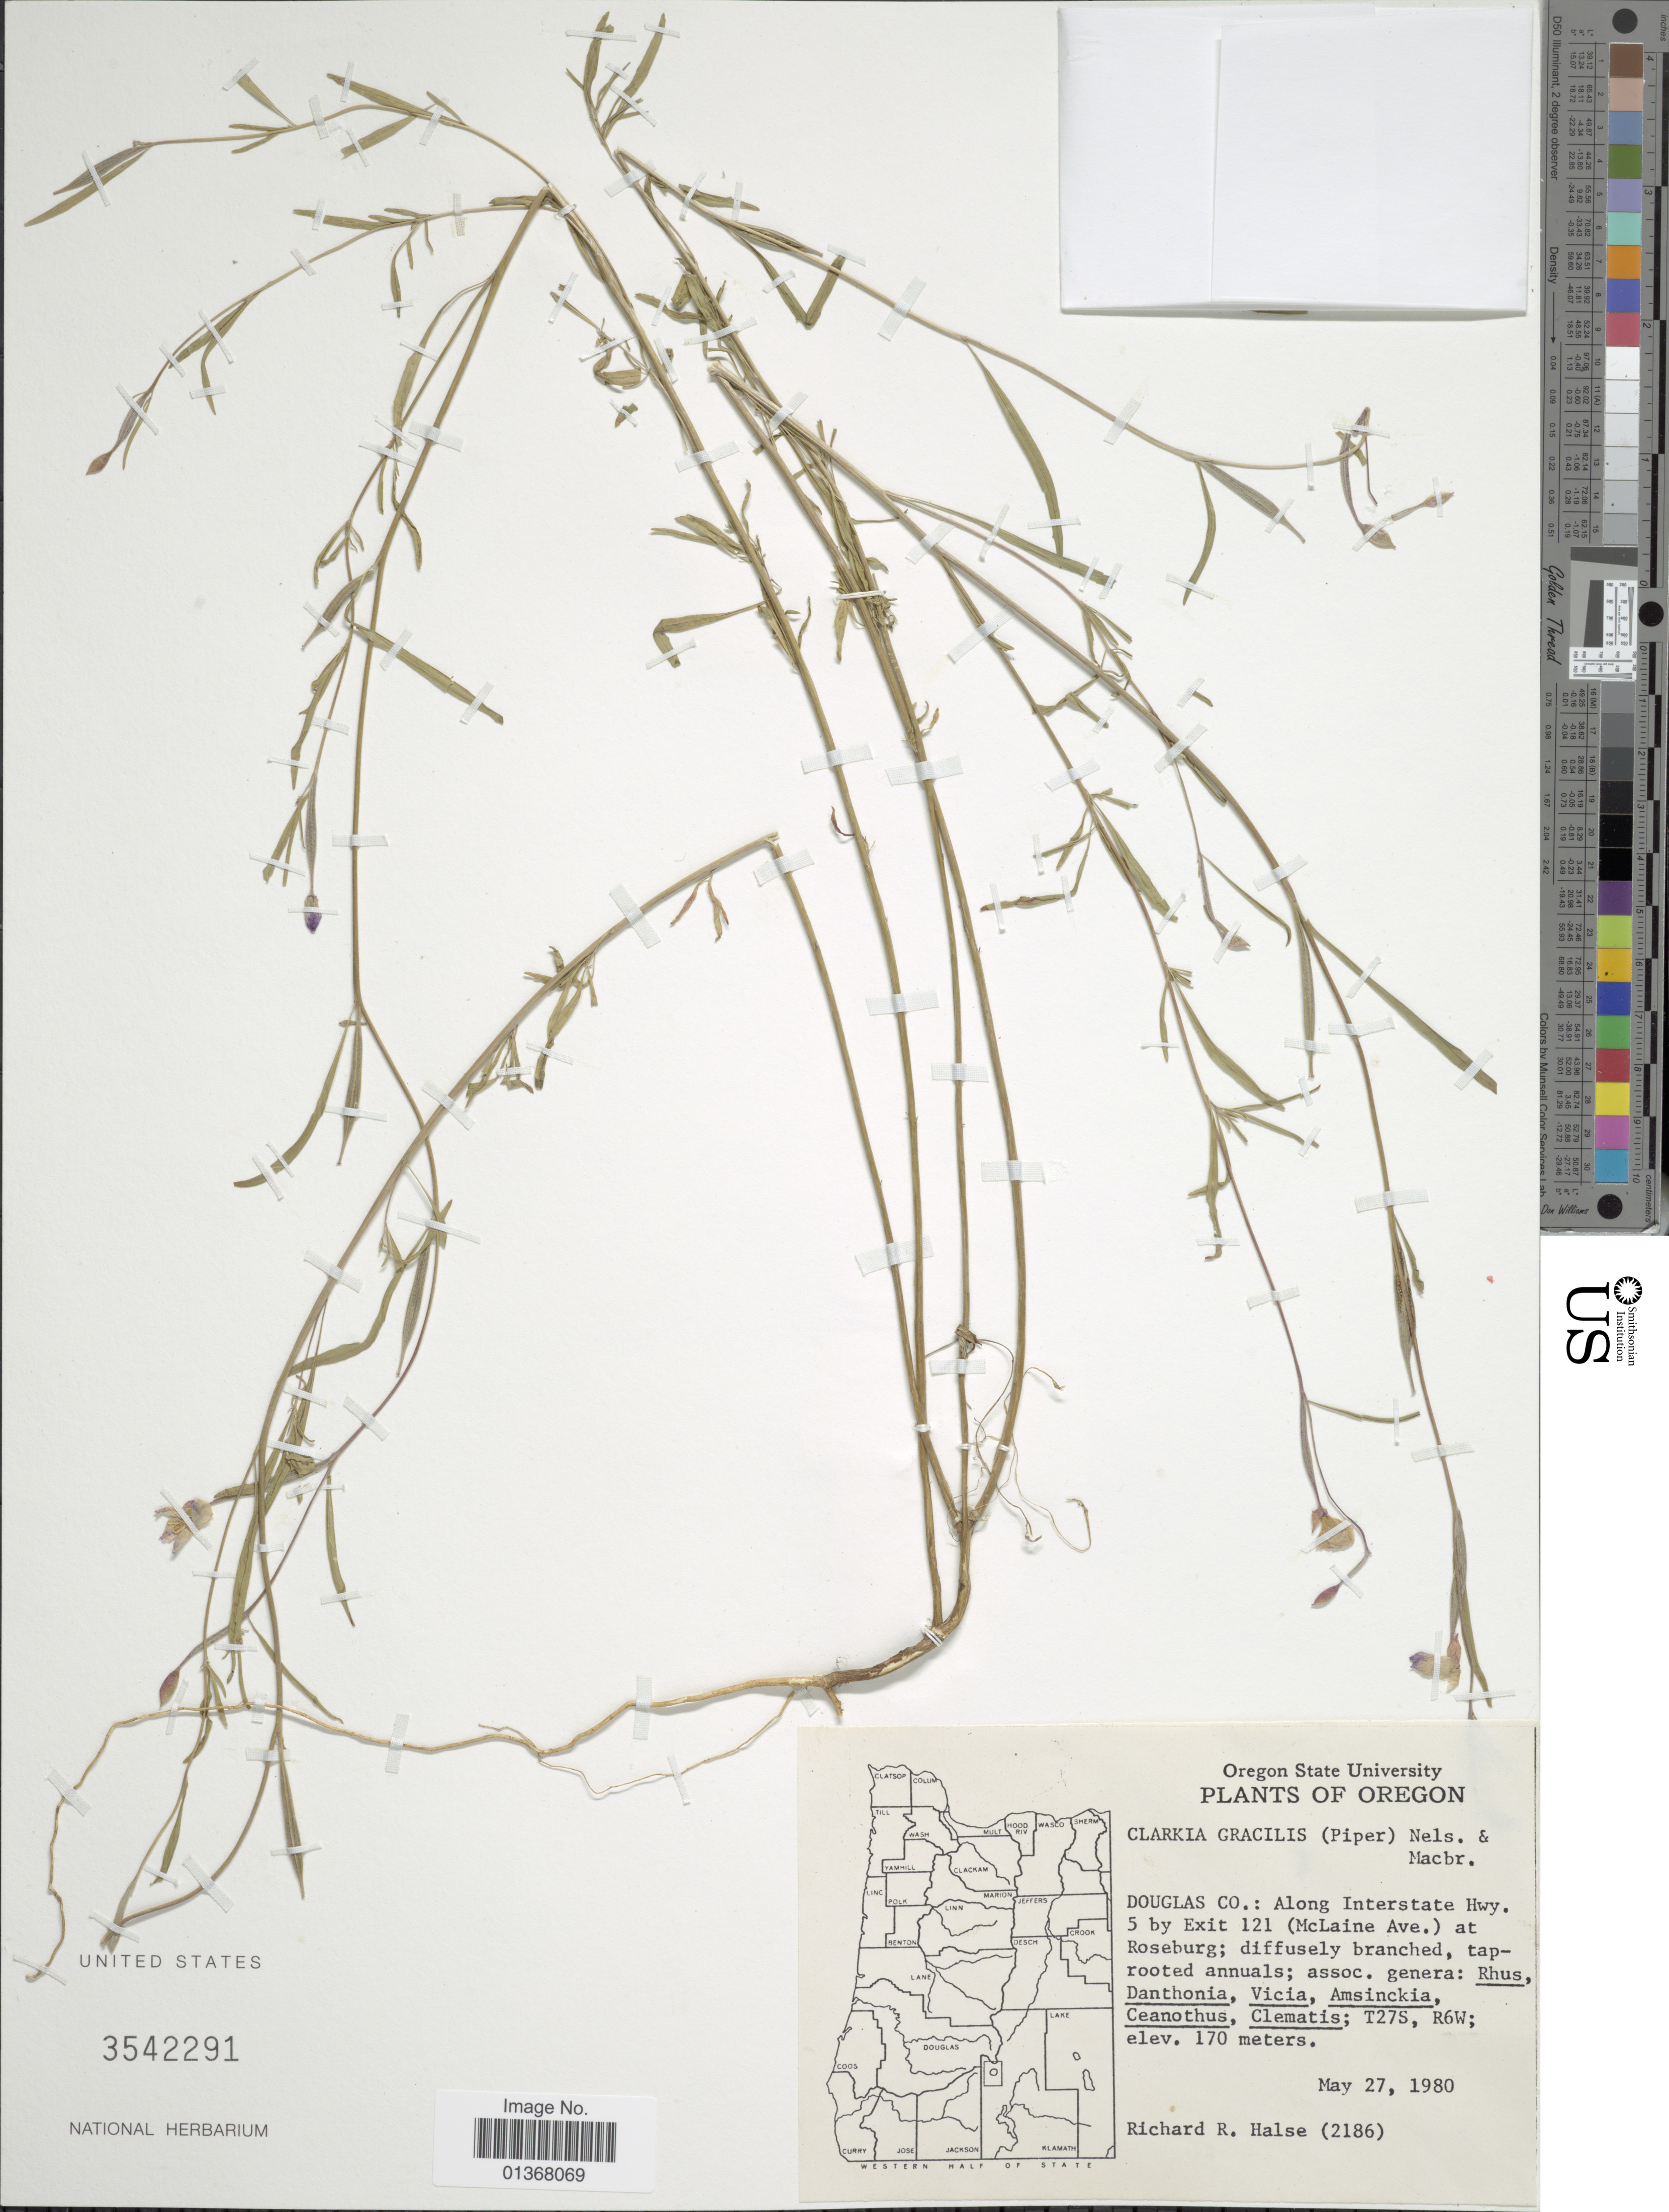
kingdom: Plantae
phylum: Tracheophyta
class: Magnoliopsida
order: Myrtales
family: Onagraceae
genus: Clarkia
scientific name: Clarkia gracilis subsp. gracilis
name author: (Piper) A. Nelson & J.F. Macbr.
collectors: R. Halse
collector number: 2186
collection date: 1980-05-27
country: United States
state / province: Oregon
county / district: Douglas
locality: Douglas Co.: Along Interstate Hwy. 5 by Exit 121 (McLaine Ave) at Roseburg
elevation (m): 170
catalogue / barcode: US 3542291